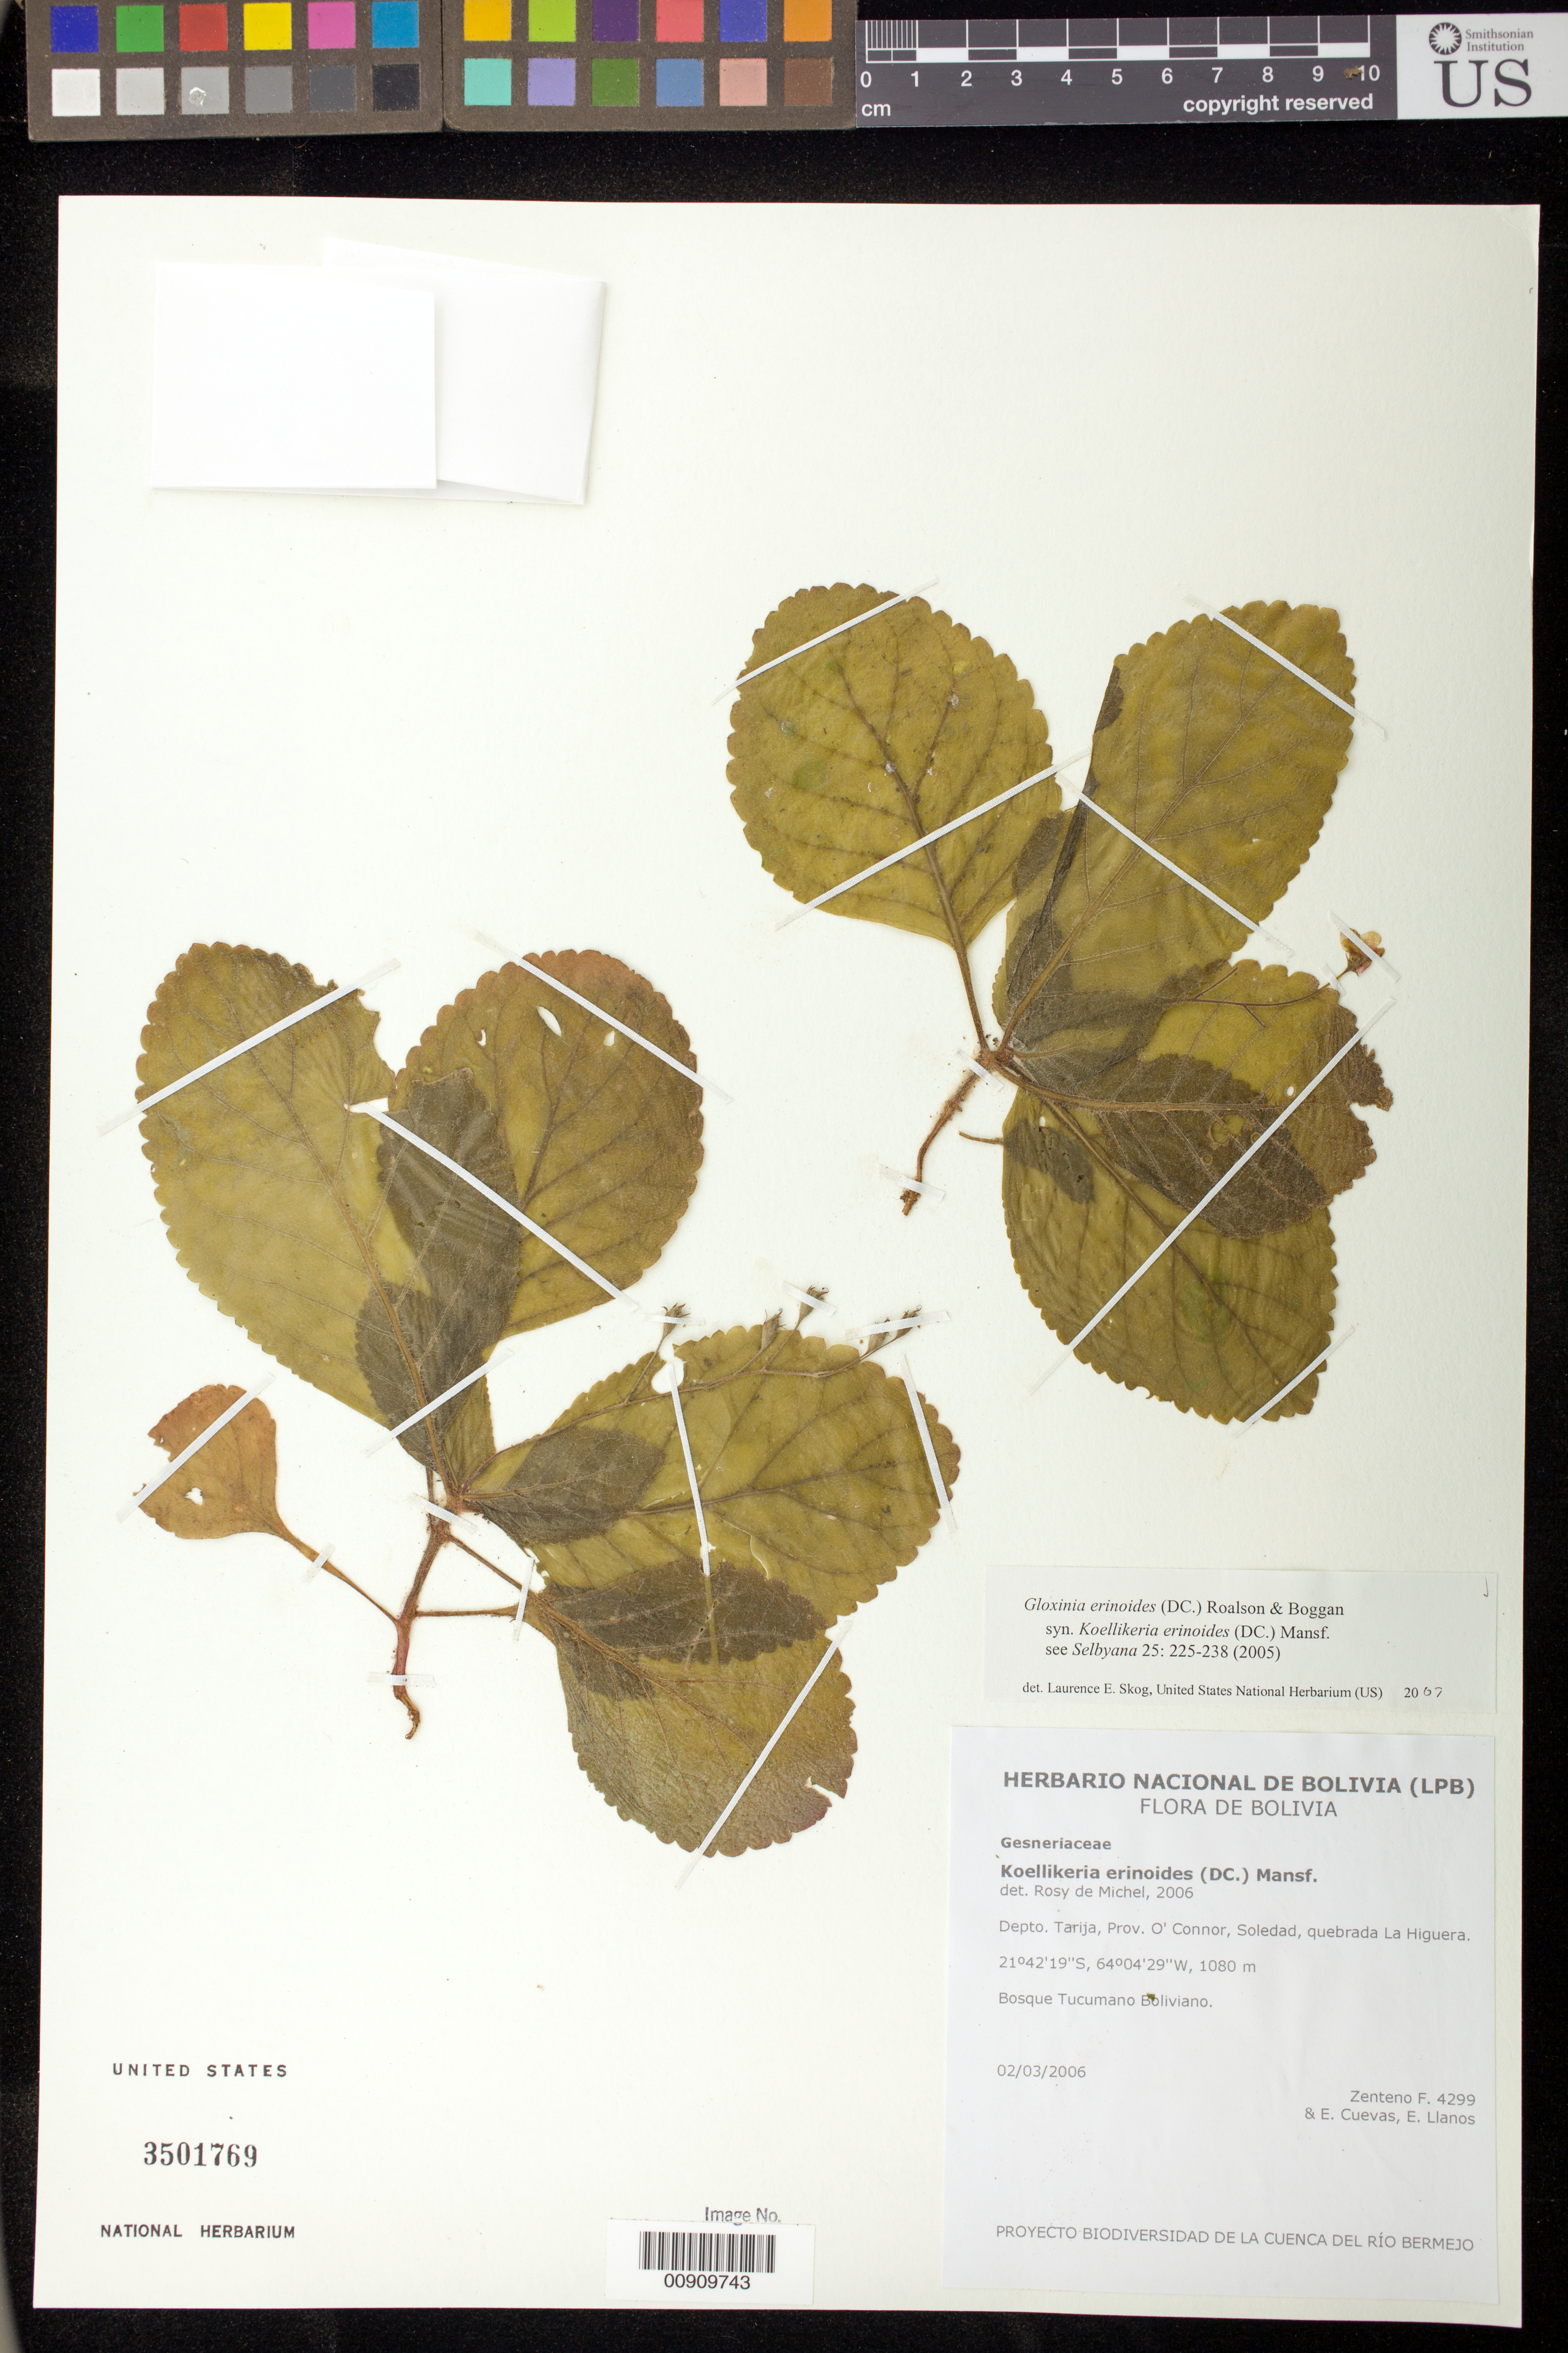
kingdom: Plantae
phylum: Tracheophyta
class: Magnoliopsida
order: Lamiales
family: Gesneriaceae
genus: Gloxinia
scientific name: Gloxinia erinoides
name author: (DC.) Roalson & Boggan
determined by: Skog, Laurence E.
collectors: F. Zenteno & E. Cuevas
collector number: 4299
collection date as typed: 02 Mar 2006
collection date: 2006-03-02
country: Bolivia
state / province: Tarija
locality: Depto. Tarija, Prov. O'Connor, Soledad, quebrada la Higuera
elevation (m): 1080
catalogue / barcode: US 3501769